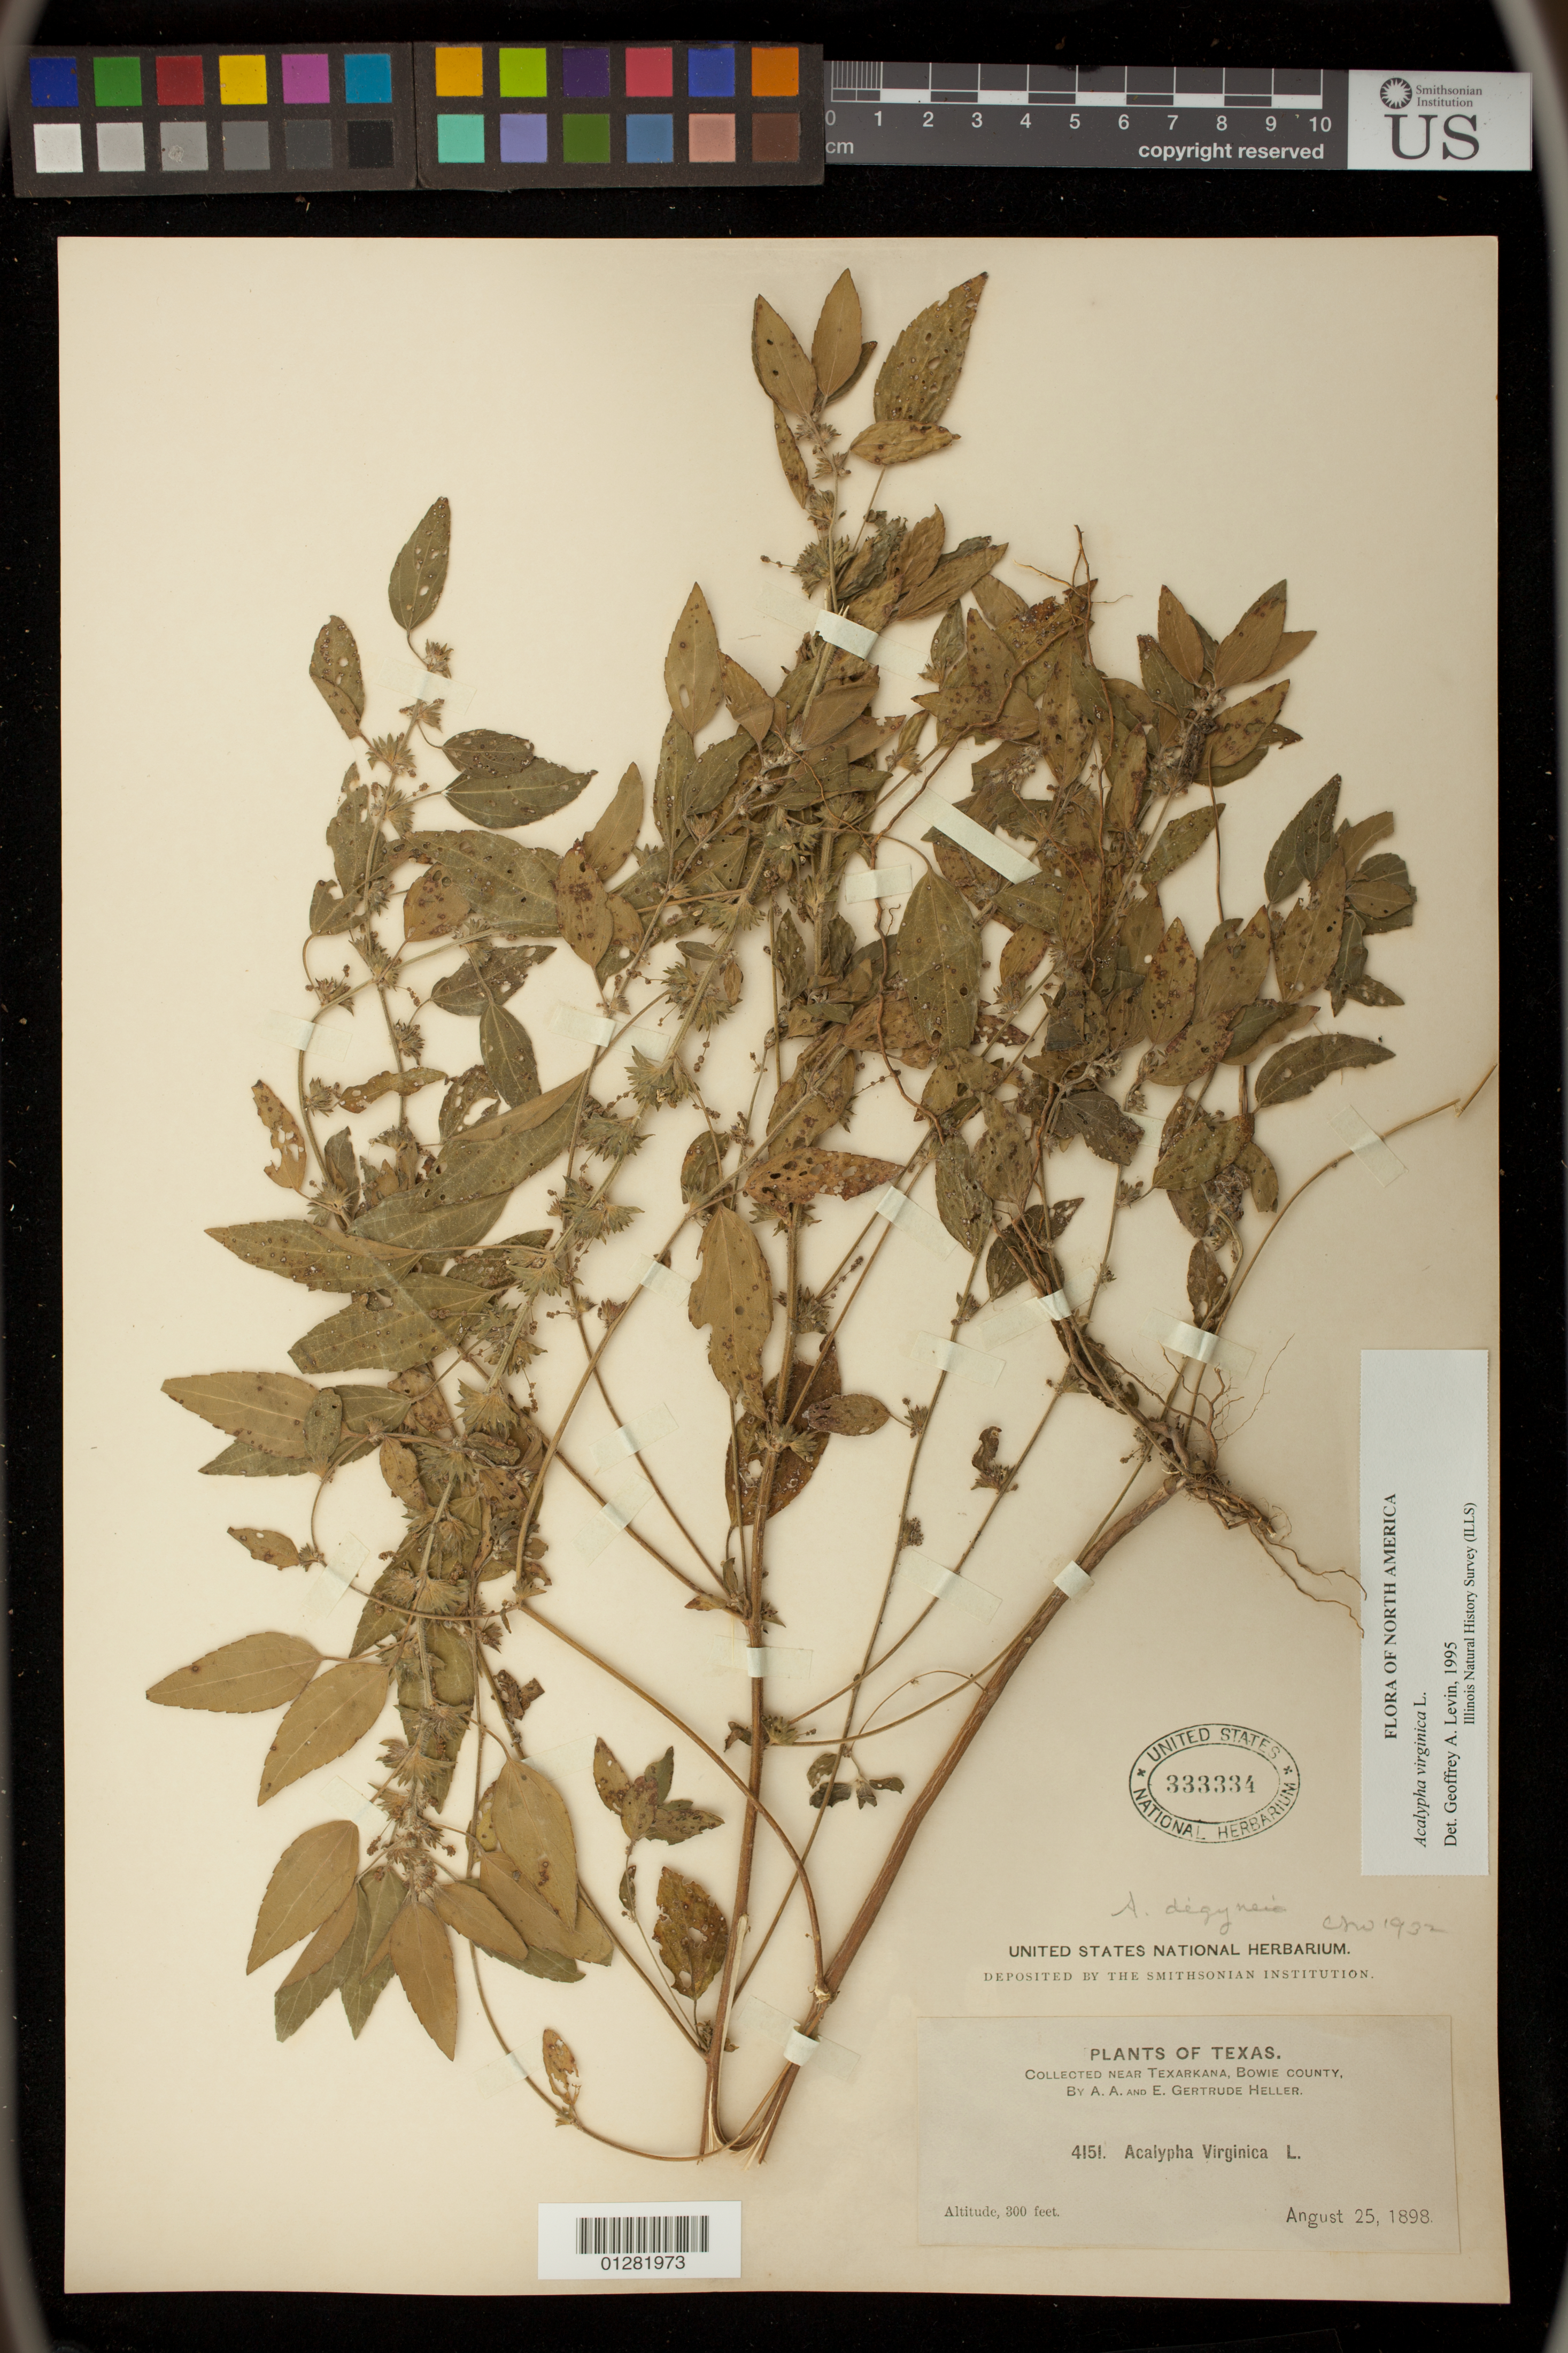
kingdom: Plantae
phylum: Tracheophyta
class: Magnoliopsida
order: Malpighiales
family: Euphorbiaceae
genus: Acalypha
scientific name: Acalypha virginica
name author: L.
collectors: E. G. Heller & A. A. Heller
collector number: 4151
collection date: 1898-08-25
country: United States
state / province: Texas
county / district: Bowie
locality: Texarkana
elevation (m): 91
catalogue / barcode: US 333334